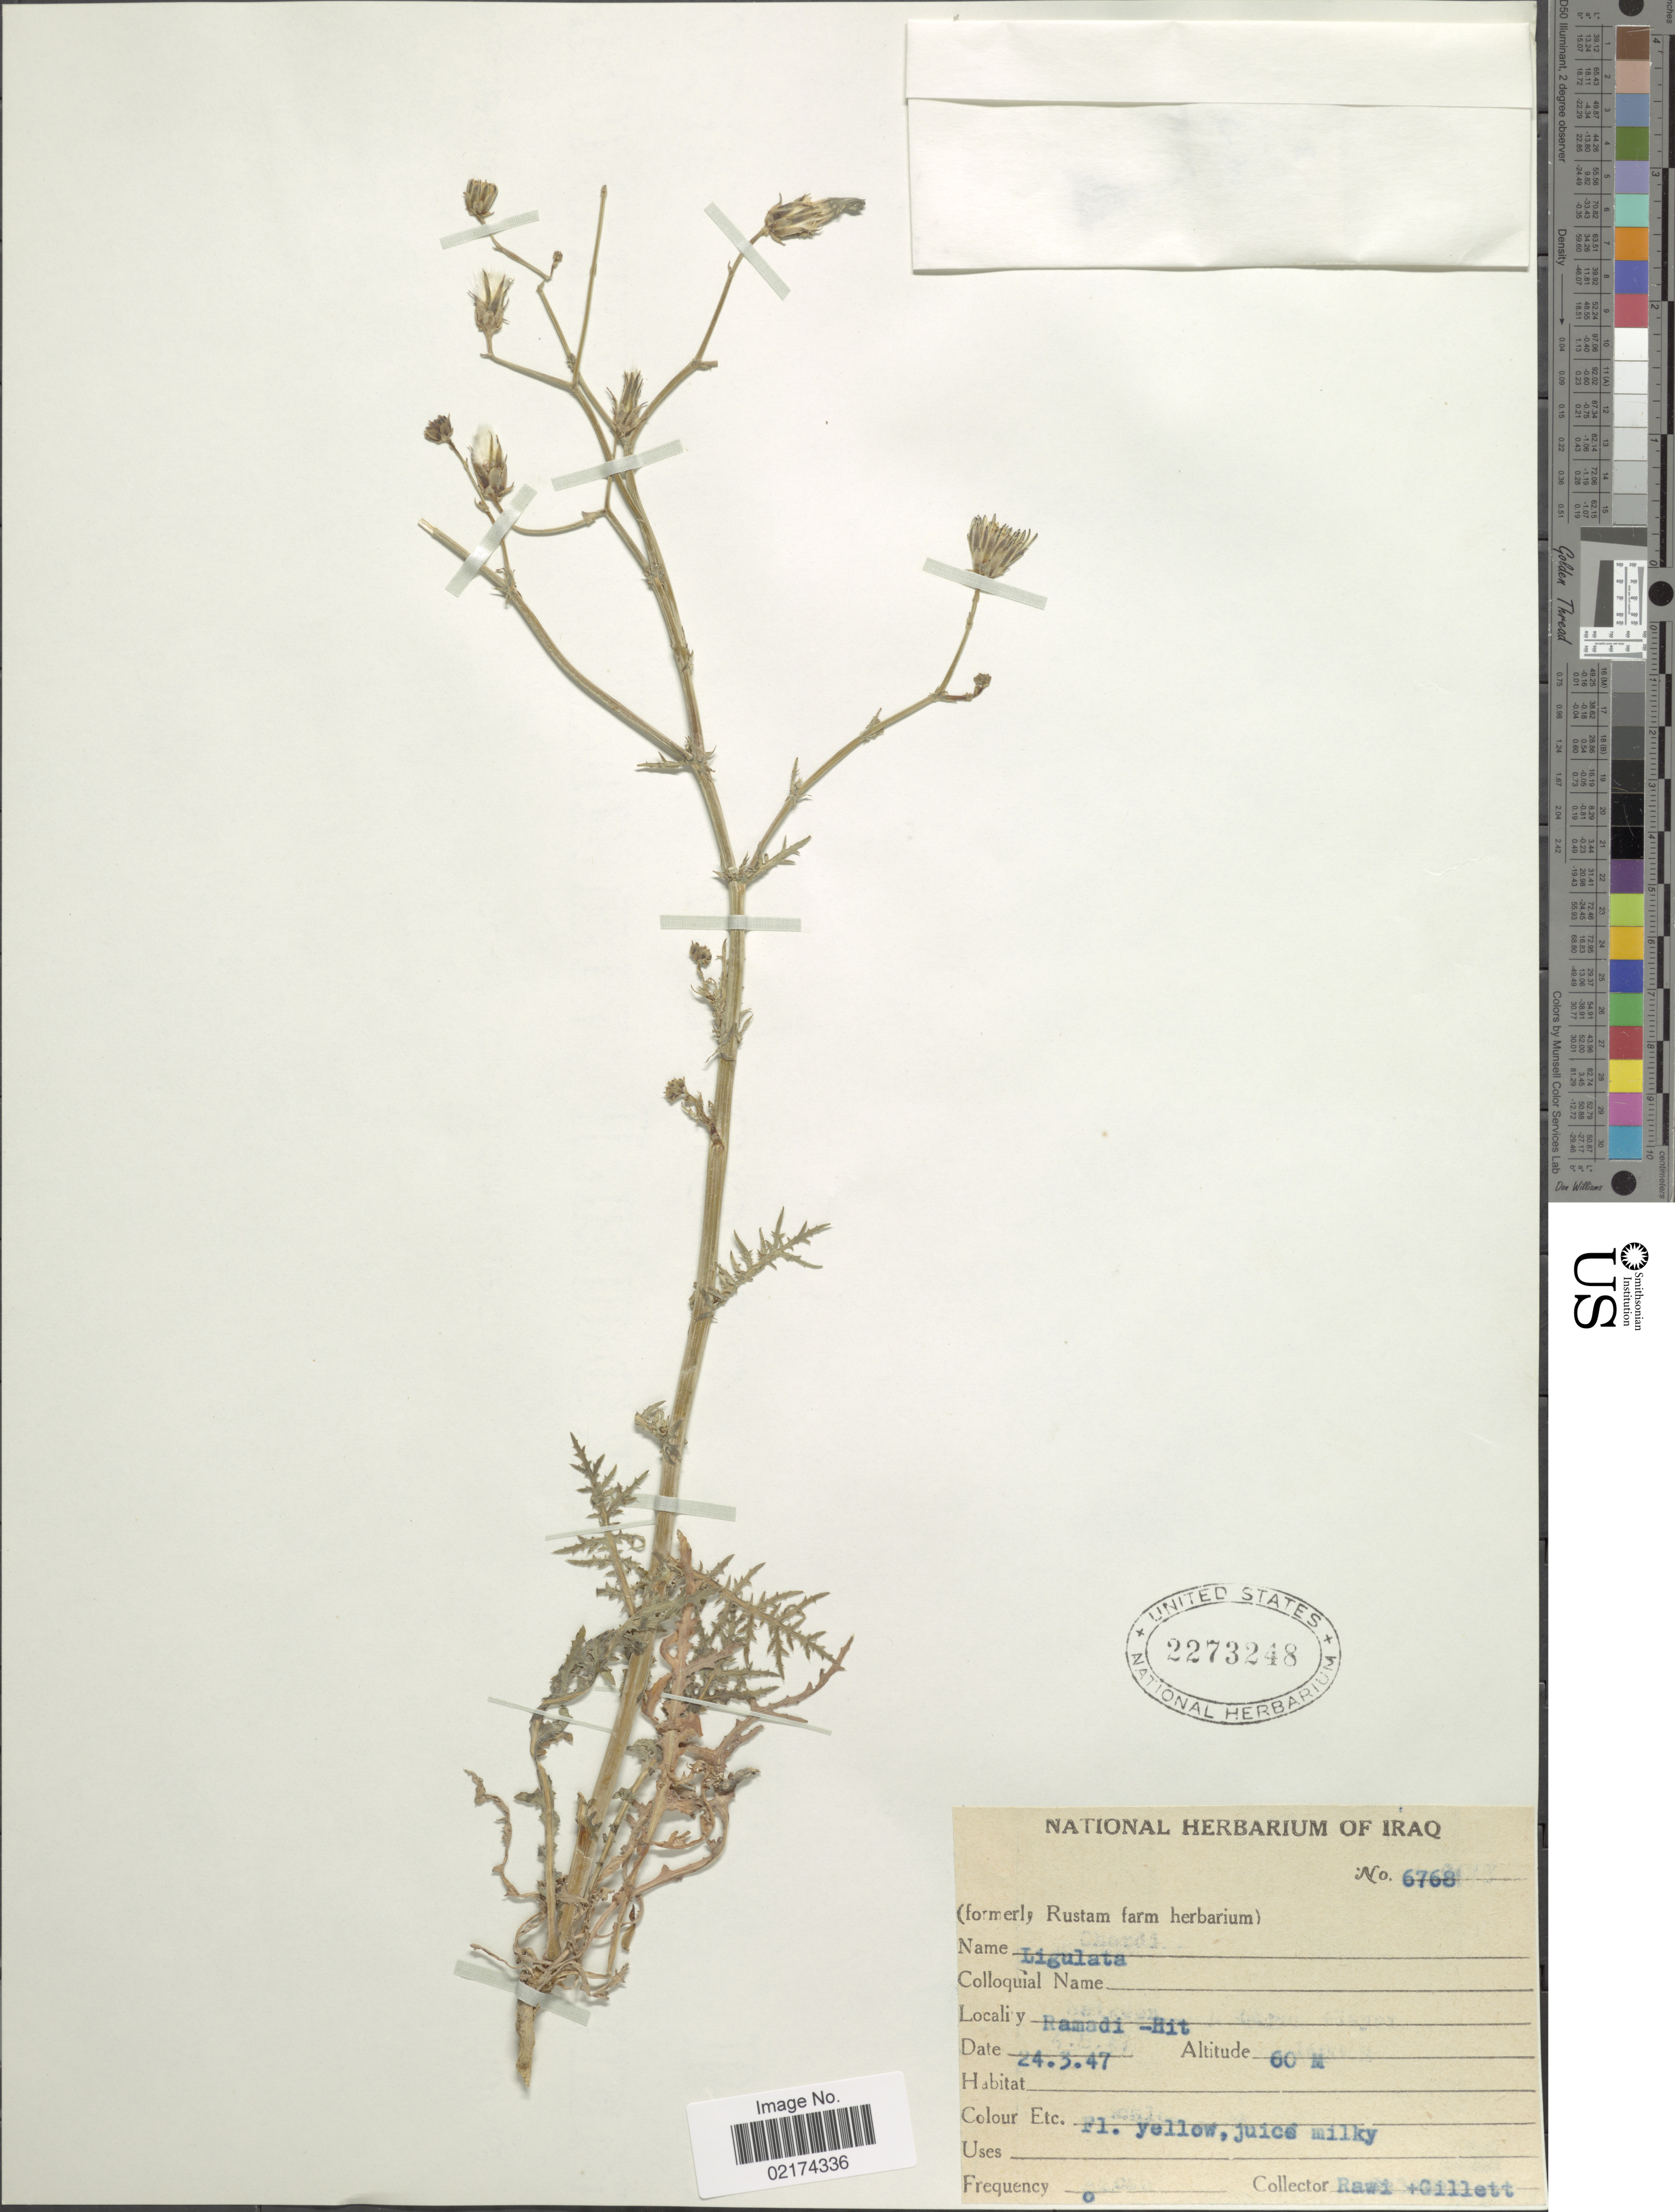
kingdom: Plantae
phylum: Tracheophyta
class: Magnoliopsida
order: Asterales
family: Asteraceae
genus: Lactuca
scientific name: Lactuca sp.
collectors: -. Rawi & Gillett, --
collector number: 6768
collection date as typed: Transcribed d/m/y: 24/3/47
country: Iraq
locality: Ramadi-Hit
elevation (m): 60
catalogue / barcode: US 2273248